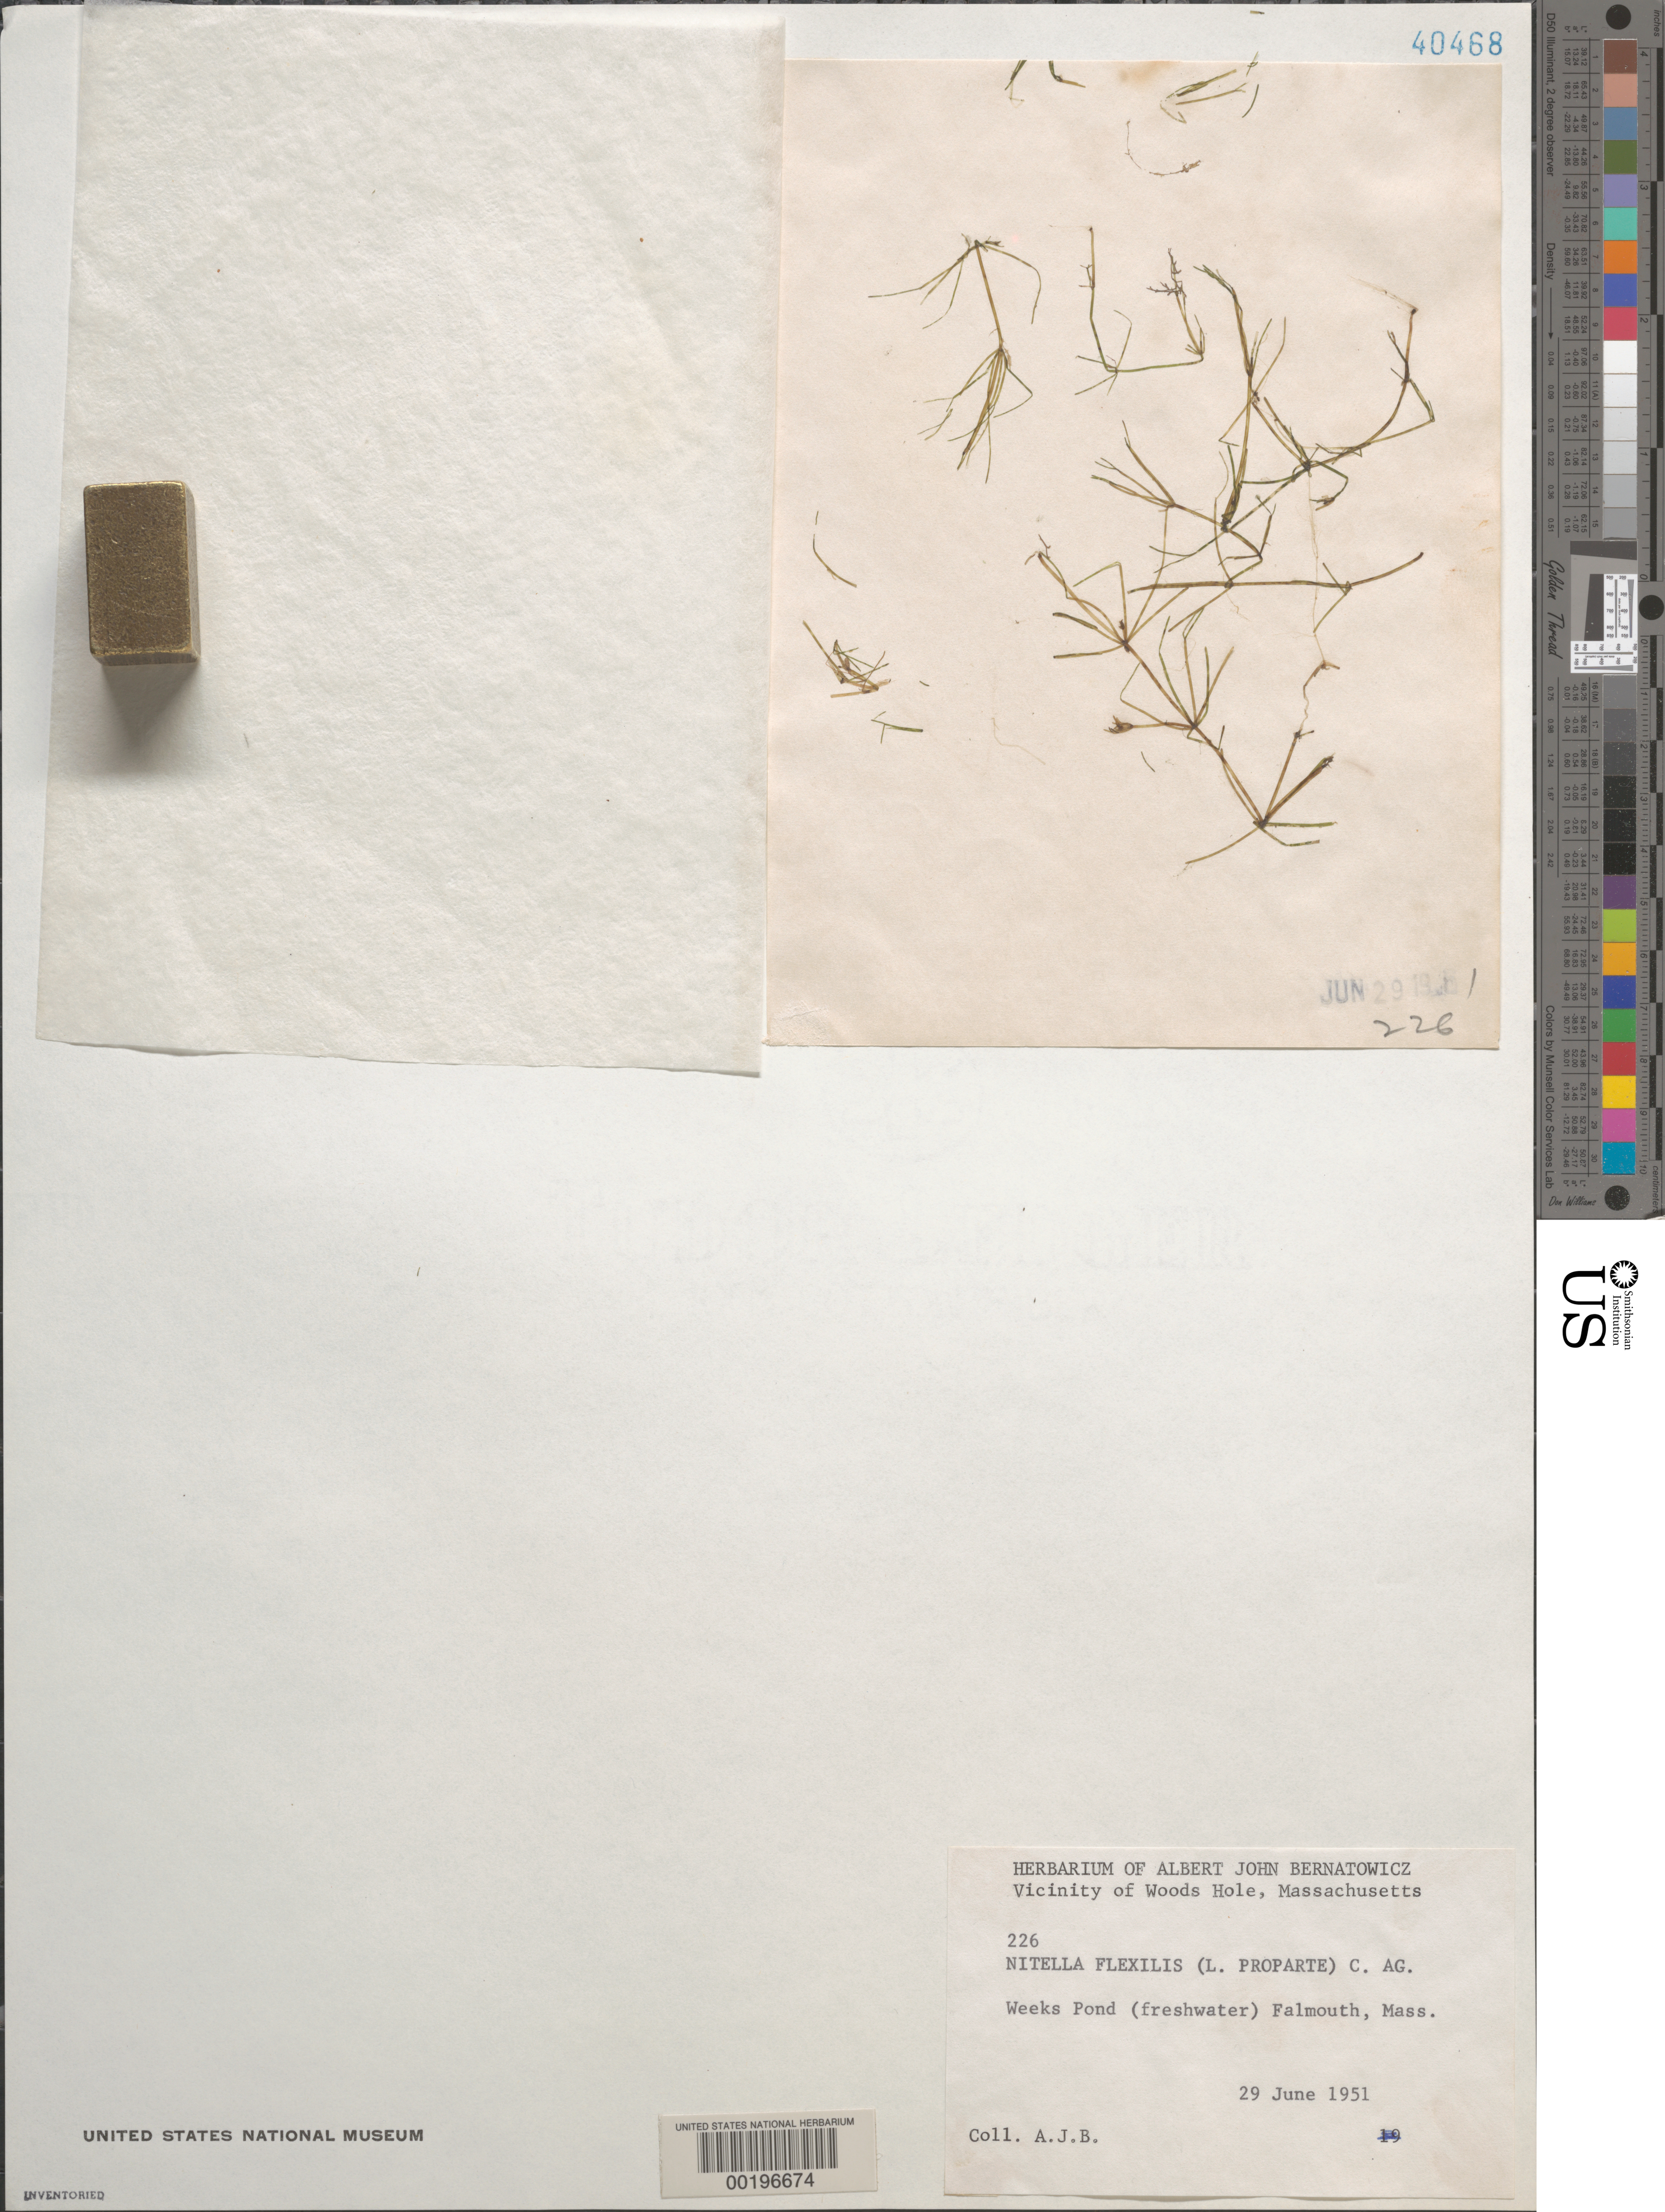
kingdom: Plantae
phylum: Charophyta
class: Charophyceae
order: Charales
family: Characeae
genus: Nitella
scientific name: Nitella flexilis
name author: (L.) C. Agardh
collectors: A. Bernatowicz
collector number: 226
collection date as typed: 29 Jun 1951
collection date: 1951-06-29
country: United States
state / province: Massachusetts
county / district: Barnstable County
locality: Falmouth, Weeks Pond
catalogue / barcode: US 40468